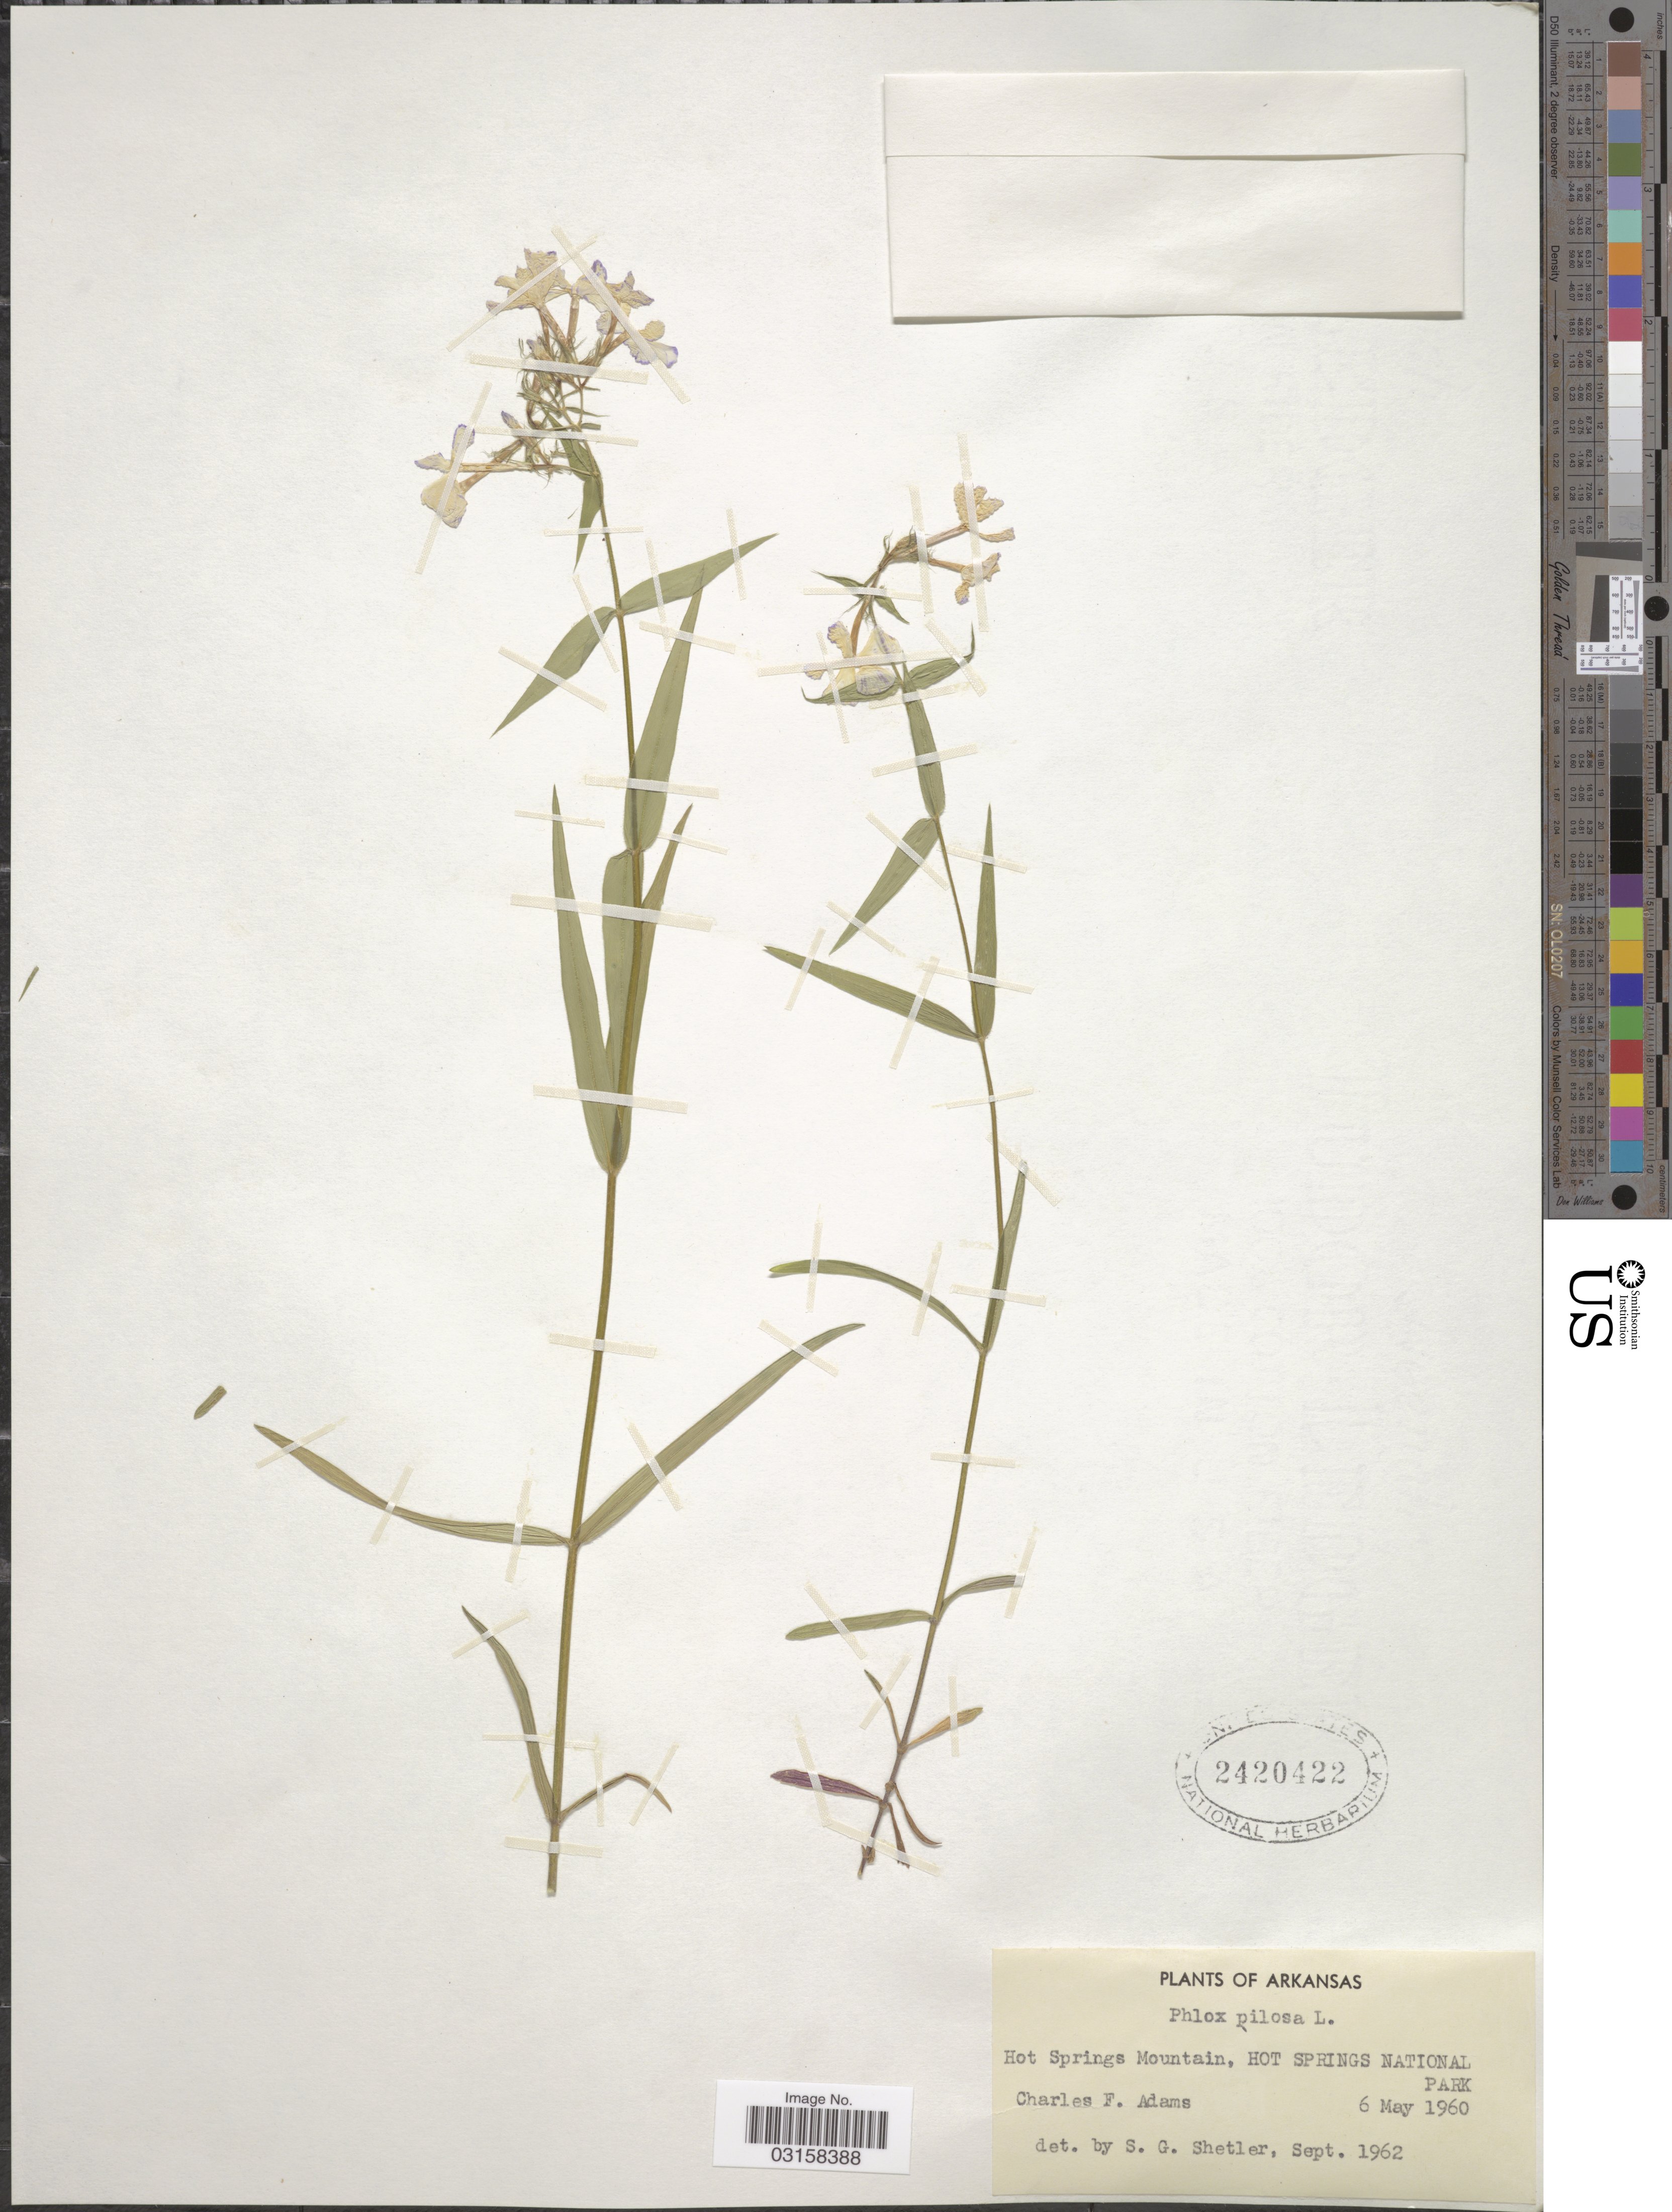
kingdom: Plantae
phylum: Tracheophyta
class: Magnoliopsida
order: Ericales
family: Polemoniaceae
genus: Phlox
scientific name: Phlox pilosa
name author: L.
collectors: C. D. Adams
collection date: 1960-05-06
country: United States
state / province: Arkansas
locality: Hot Springs Mountain, Hot Springs National Park.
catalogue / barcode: US 2420422